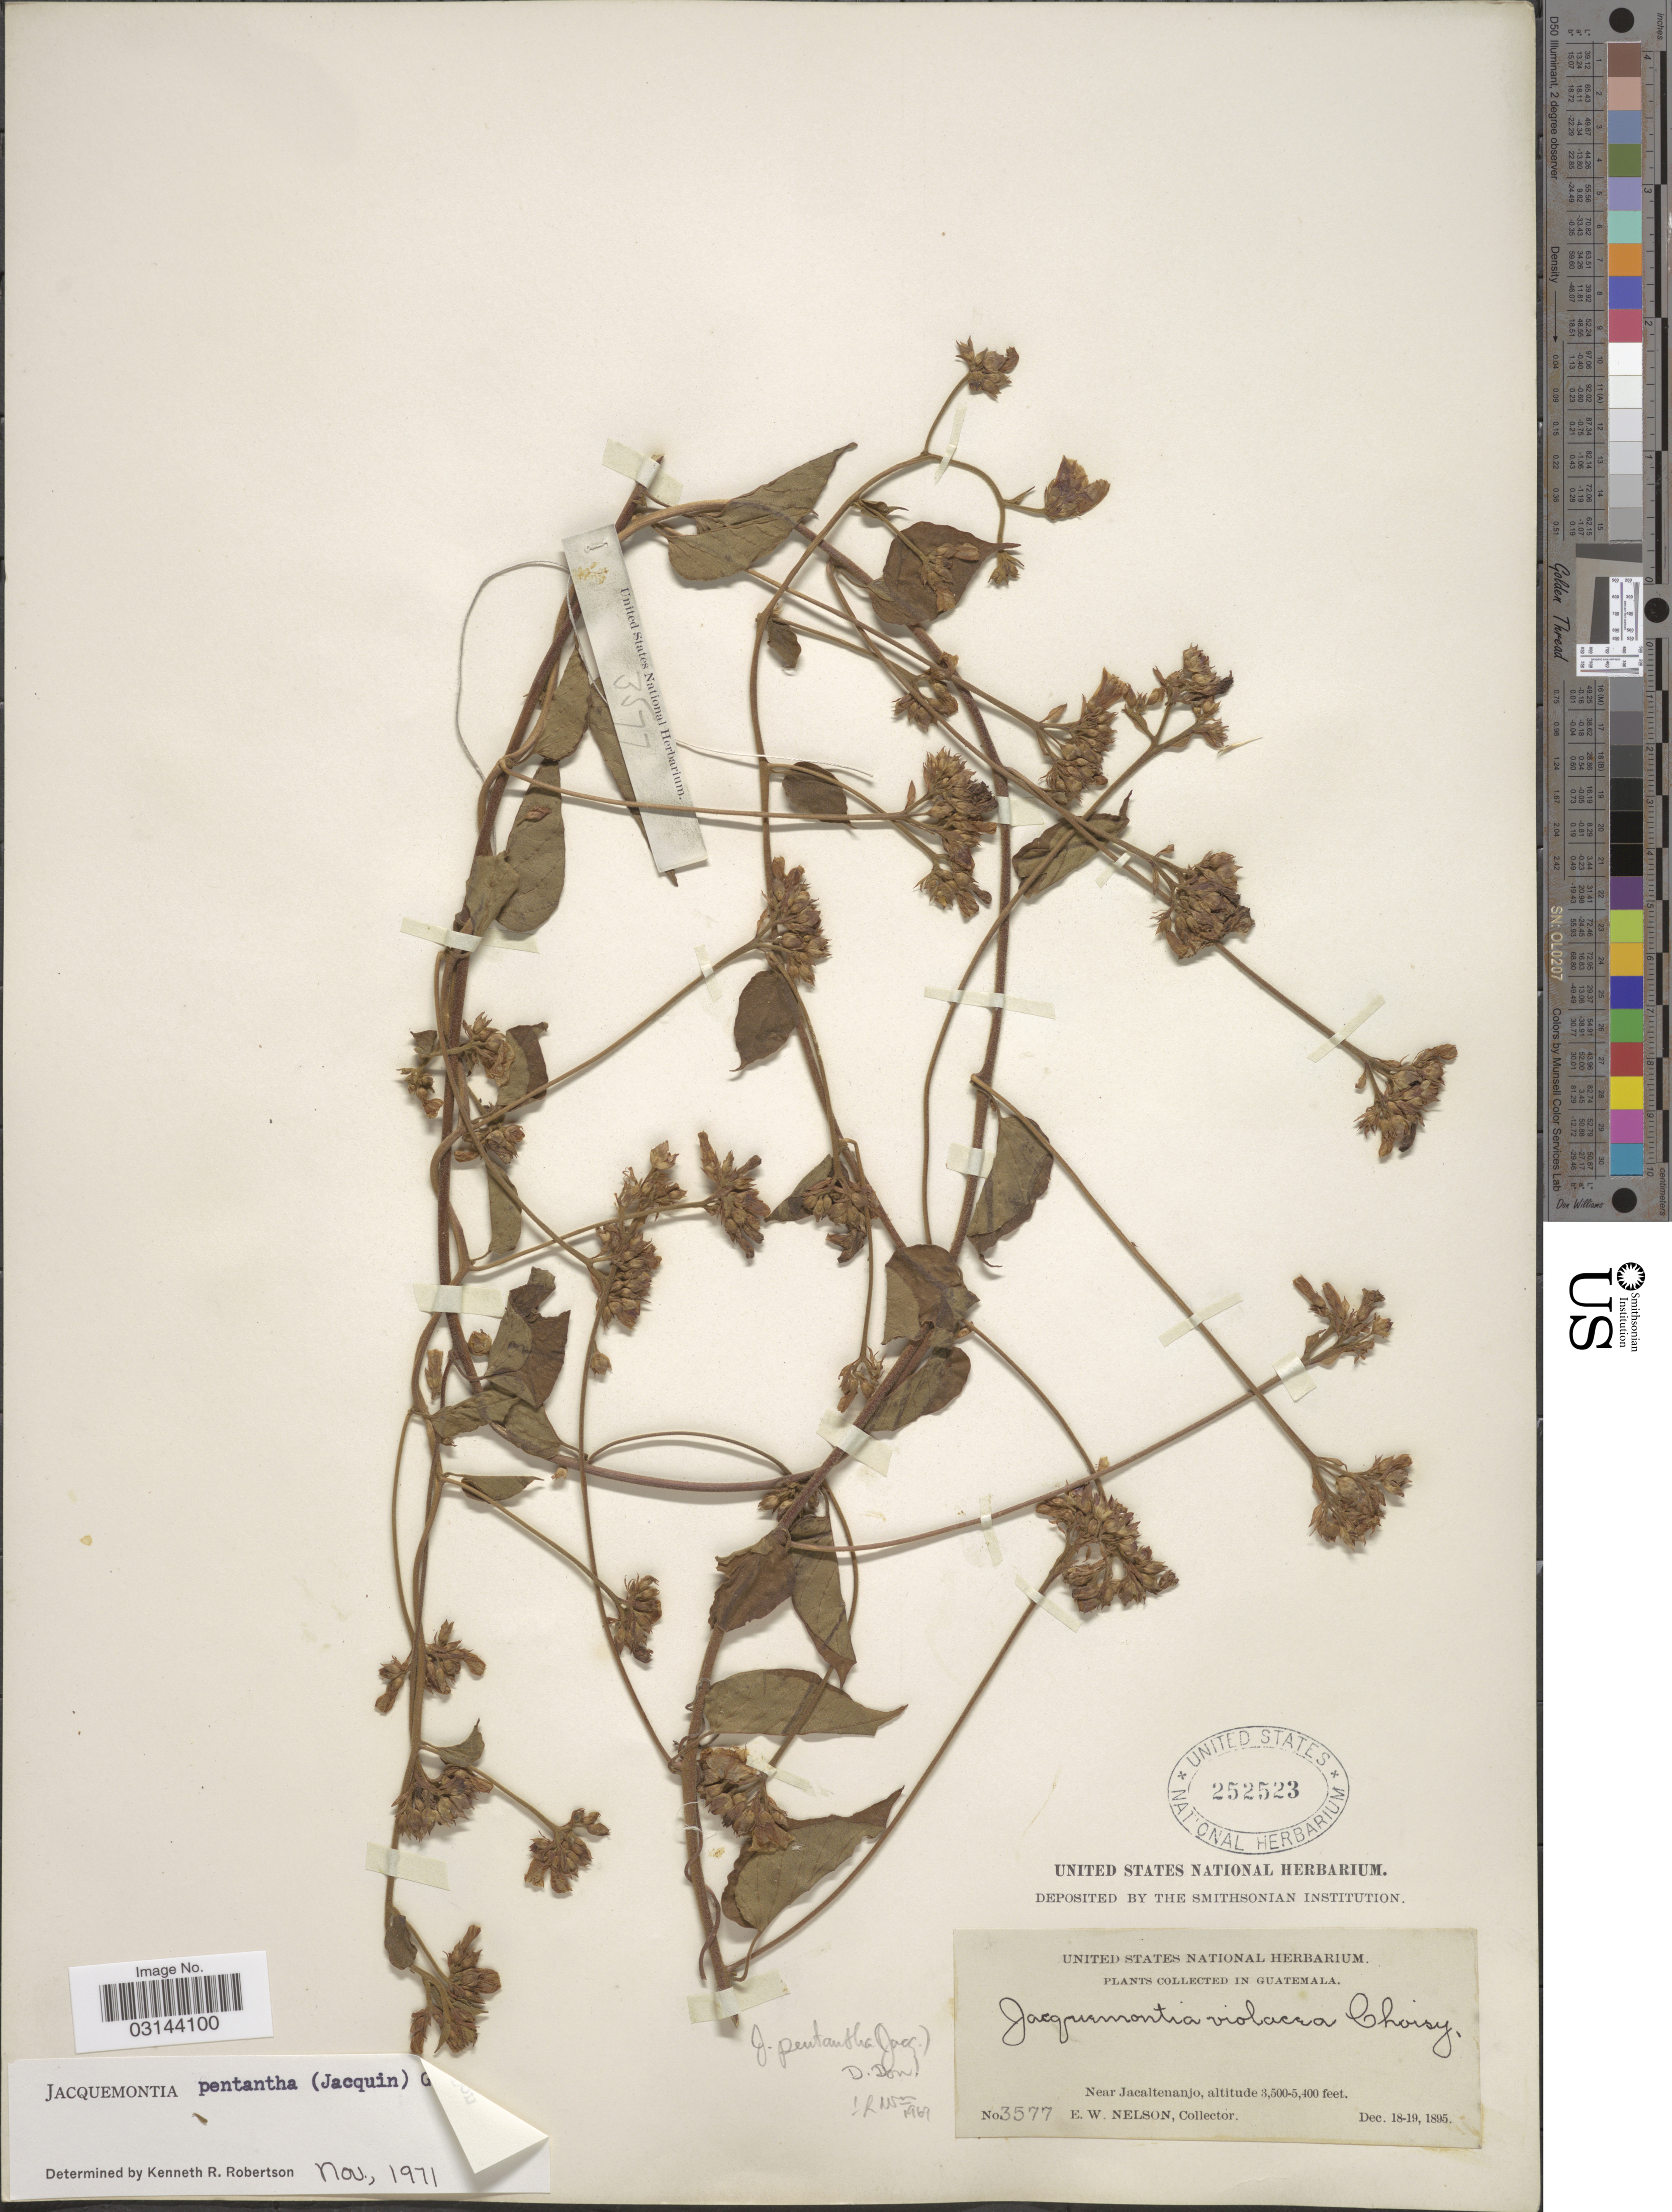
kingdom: Plantae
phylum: Tracheophyta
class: Magnoliopsida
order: Solanales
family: Convolvulaceae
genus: Jacquemontia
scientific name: Jacquemontia pentanthos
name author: (Jacq.) G. Don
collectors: E. W. Nelson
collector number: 3577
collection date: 1895-12-18/1895-12-19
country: Guatemala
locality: Near Jacaltenanjo.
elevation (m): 1067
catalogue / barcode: US 252523